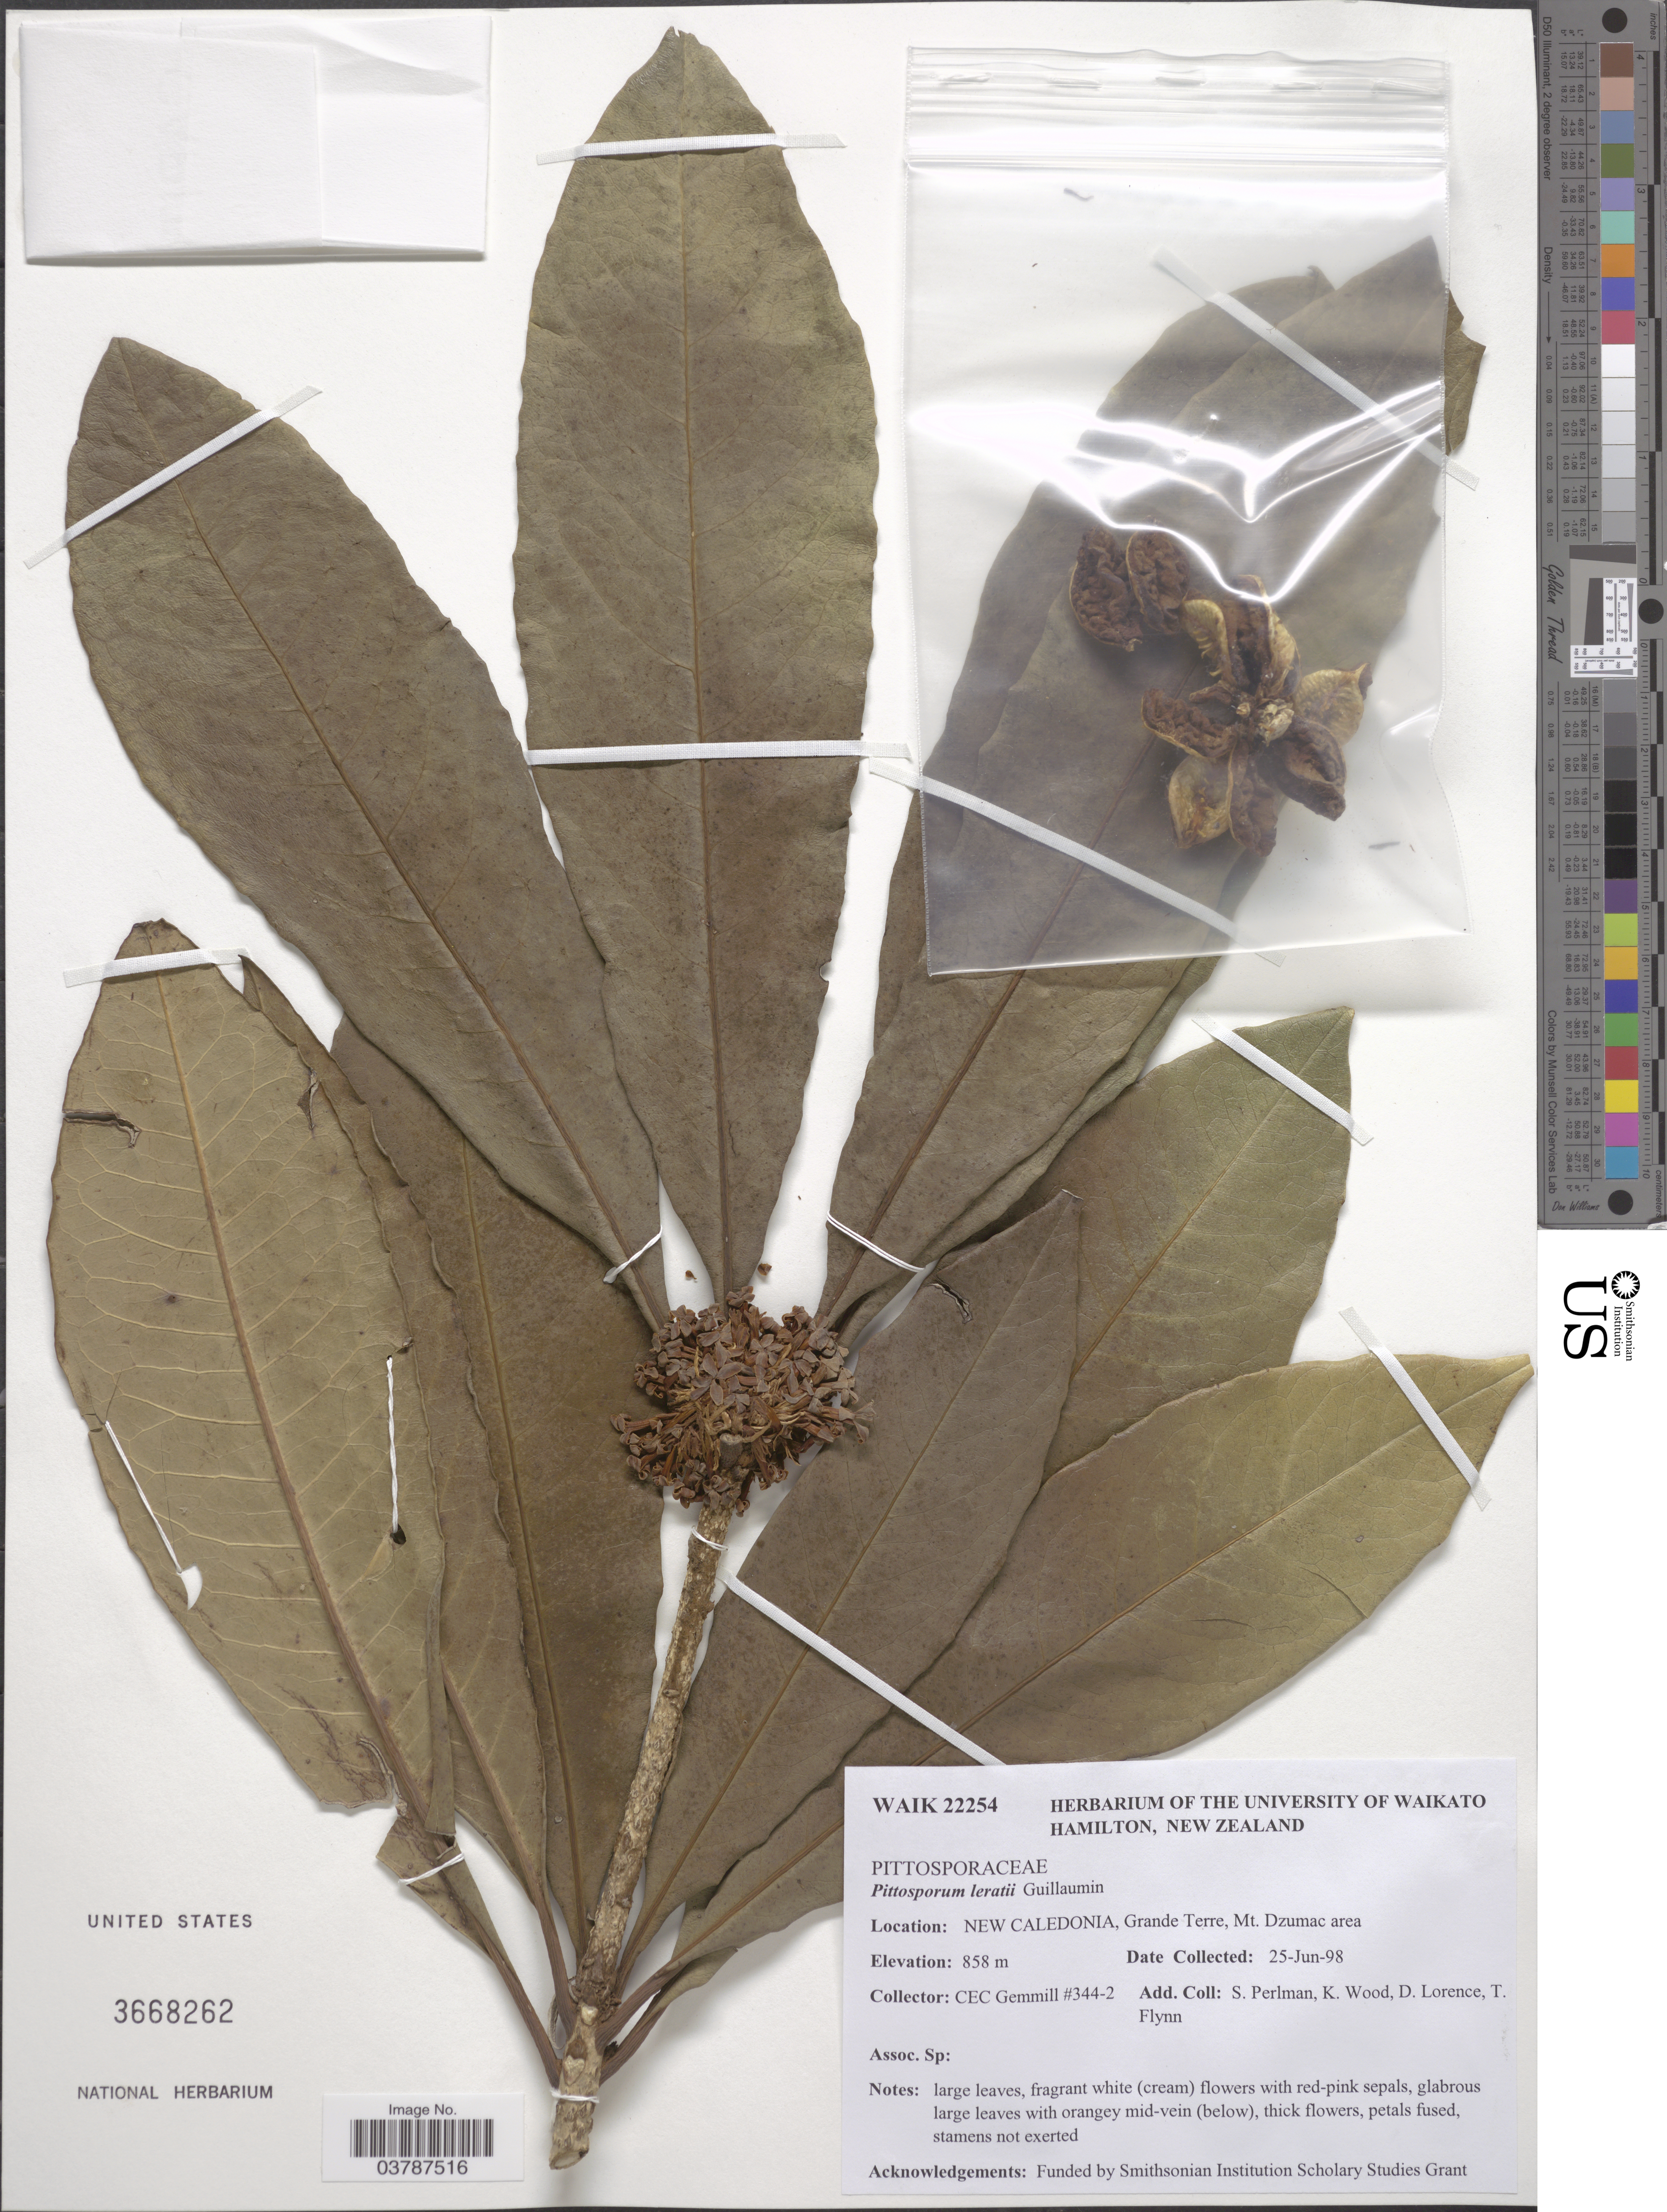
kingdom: Plantae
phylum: Tracheophyta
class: Magnoliopsida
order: Apiales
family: Pittosporaceae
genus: Pittosporum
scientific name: Pittosporum leratii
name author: Guillaumin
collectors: C. Gemmill, S. Perlman, K. Wood, D. Lorence & T. Flynn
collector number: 344-2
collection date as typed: Transcribed d/m/y: 25/6/98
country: New Caledonia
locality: Grande Terre, Mt. Dzumac area.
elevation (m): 858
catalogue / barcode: US 3668262